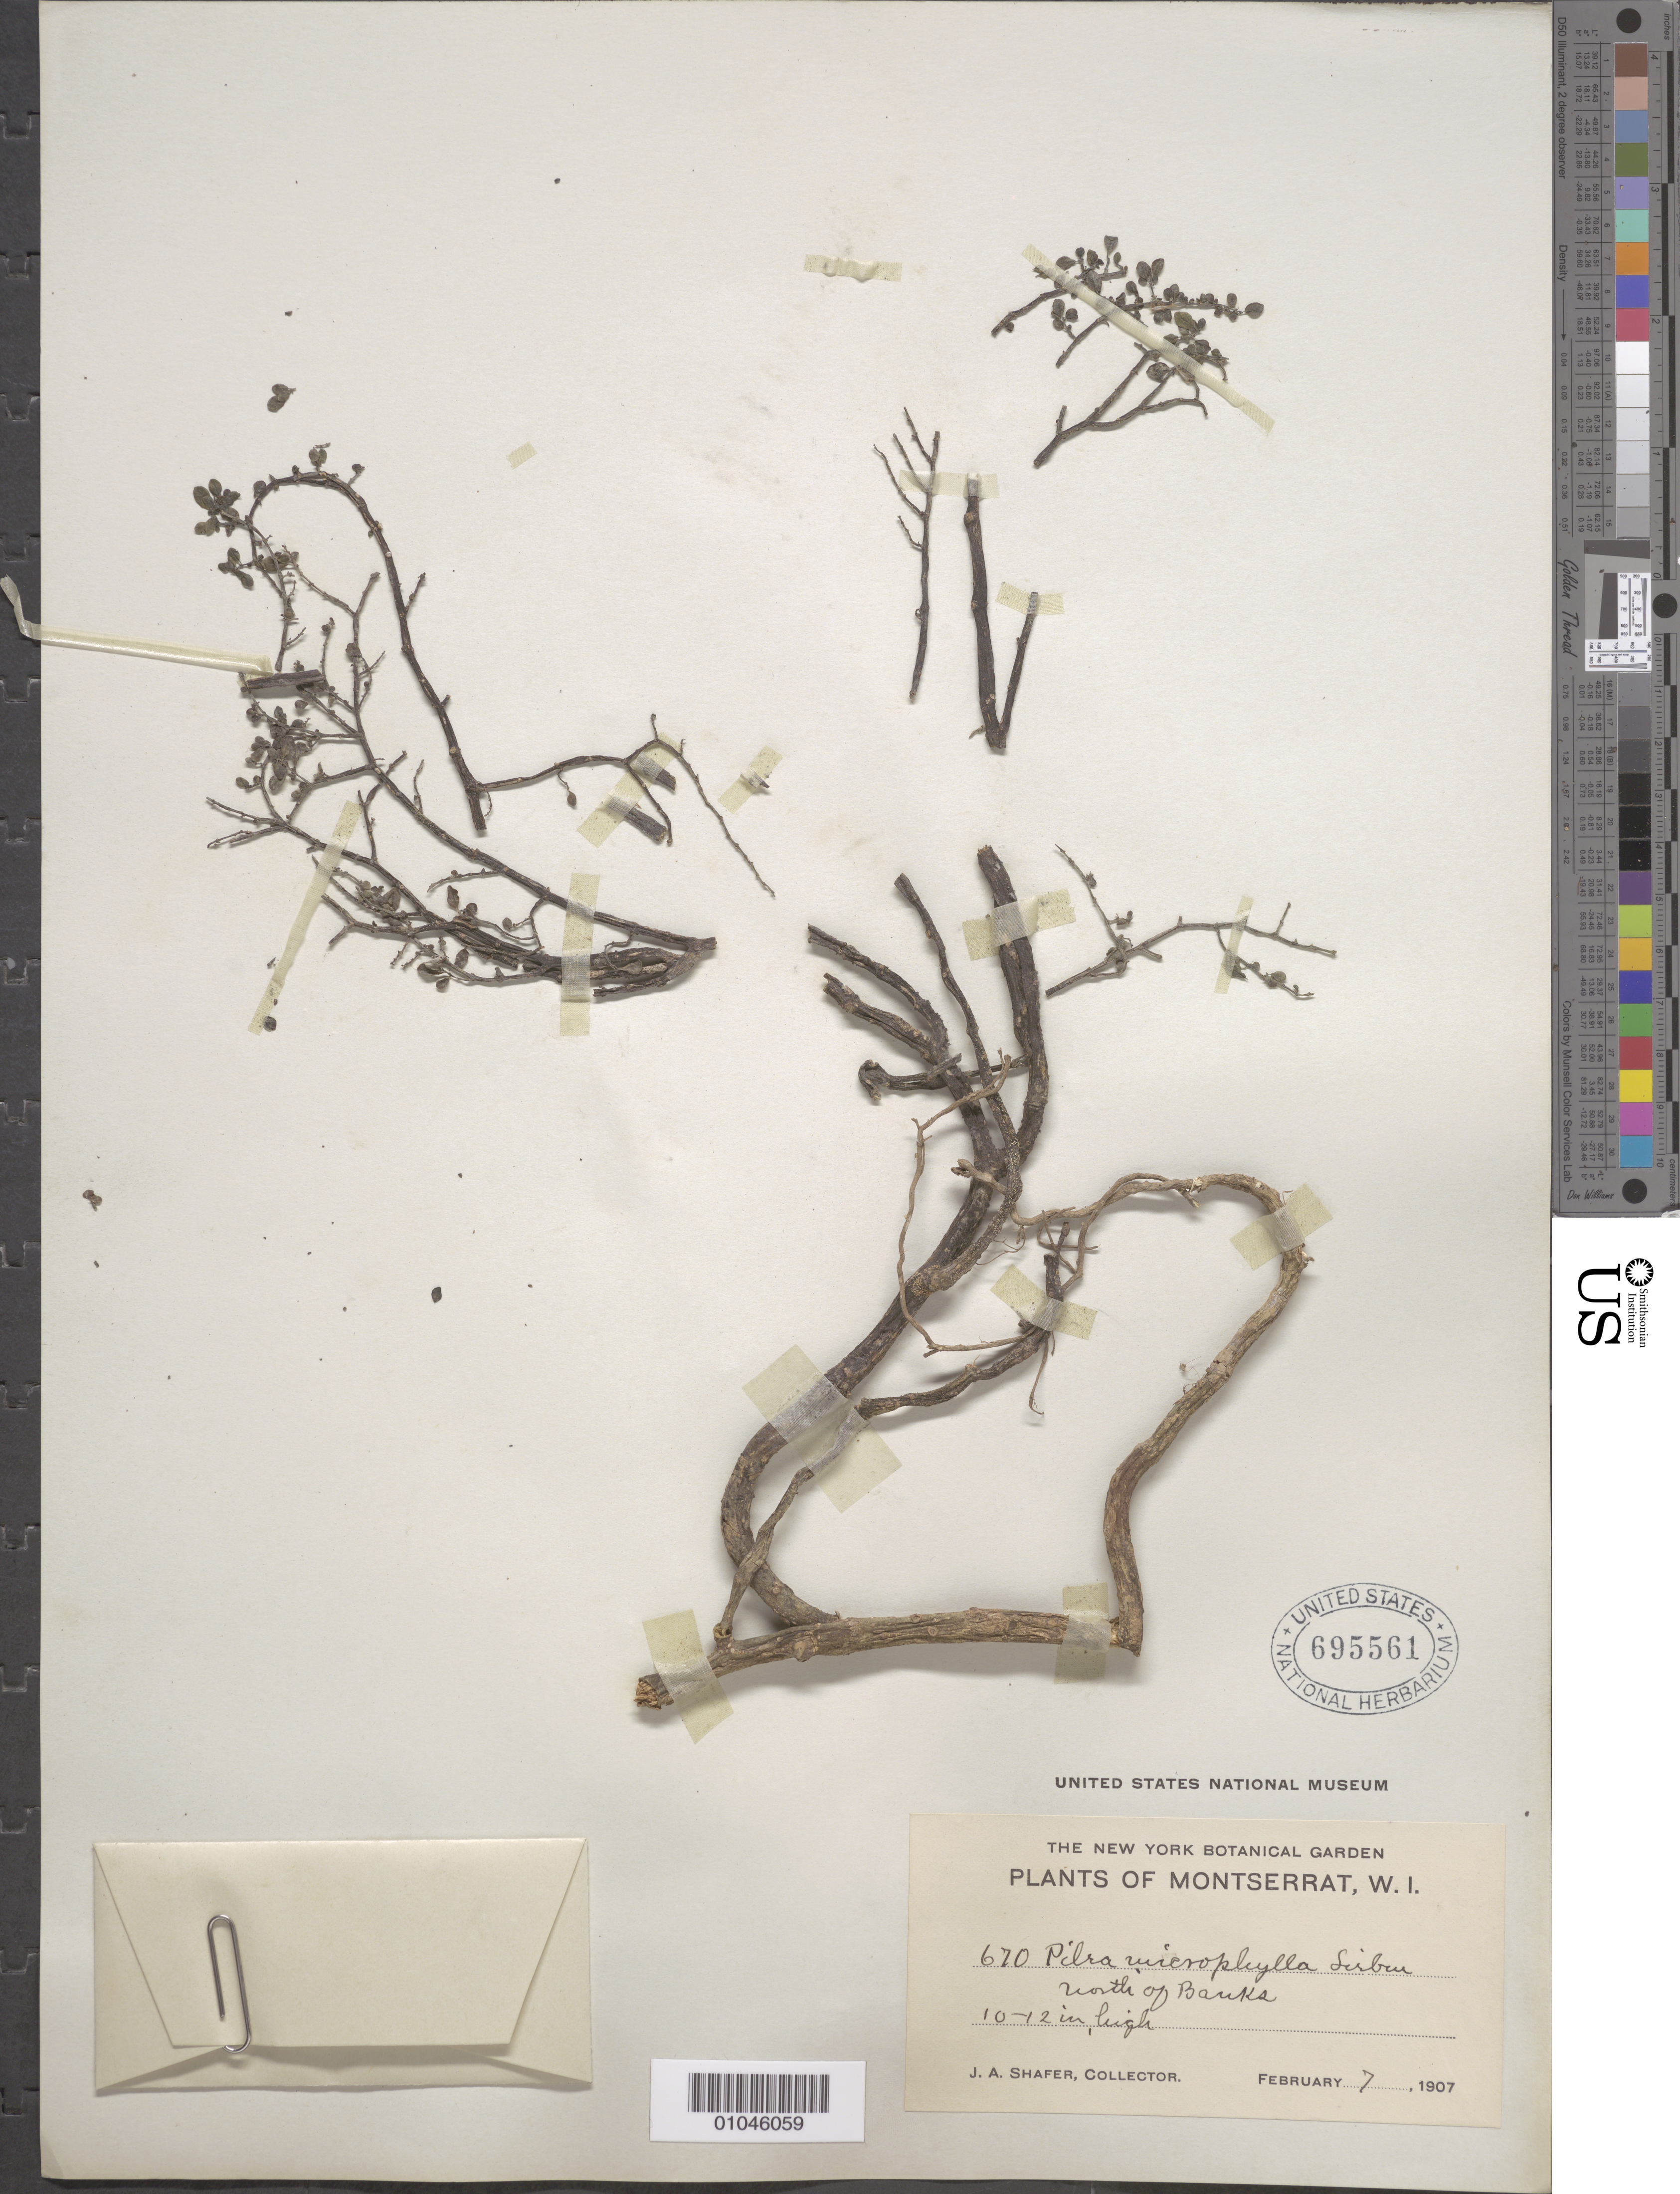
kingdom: Plantae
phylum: Tracheophyta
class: Magnoliopsida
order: Rosales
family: Urticaceae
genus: Pilea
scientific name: Pilea microphylla var. microphylla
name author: (L.) Liebm.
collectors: J. A. Shafer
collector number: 670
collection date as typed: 07 Feb 1907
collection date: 1907-02-07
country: Montserrat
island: Montserrat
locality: N of banks. 10-12" high.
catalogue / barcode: US 695561